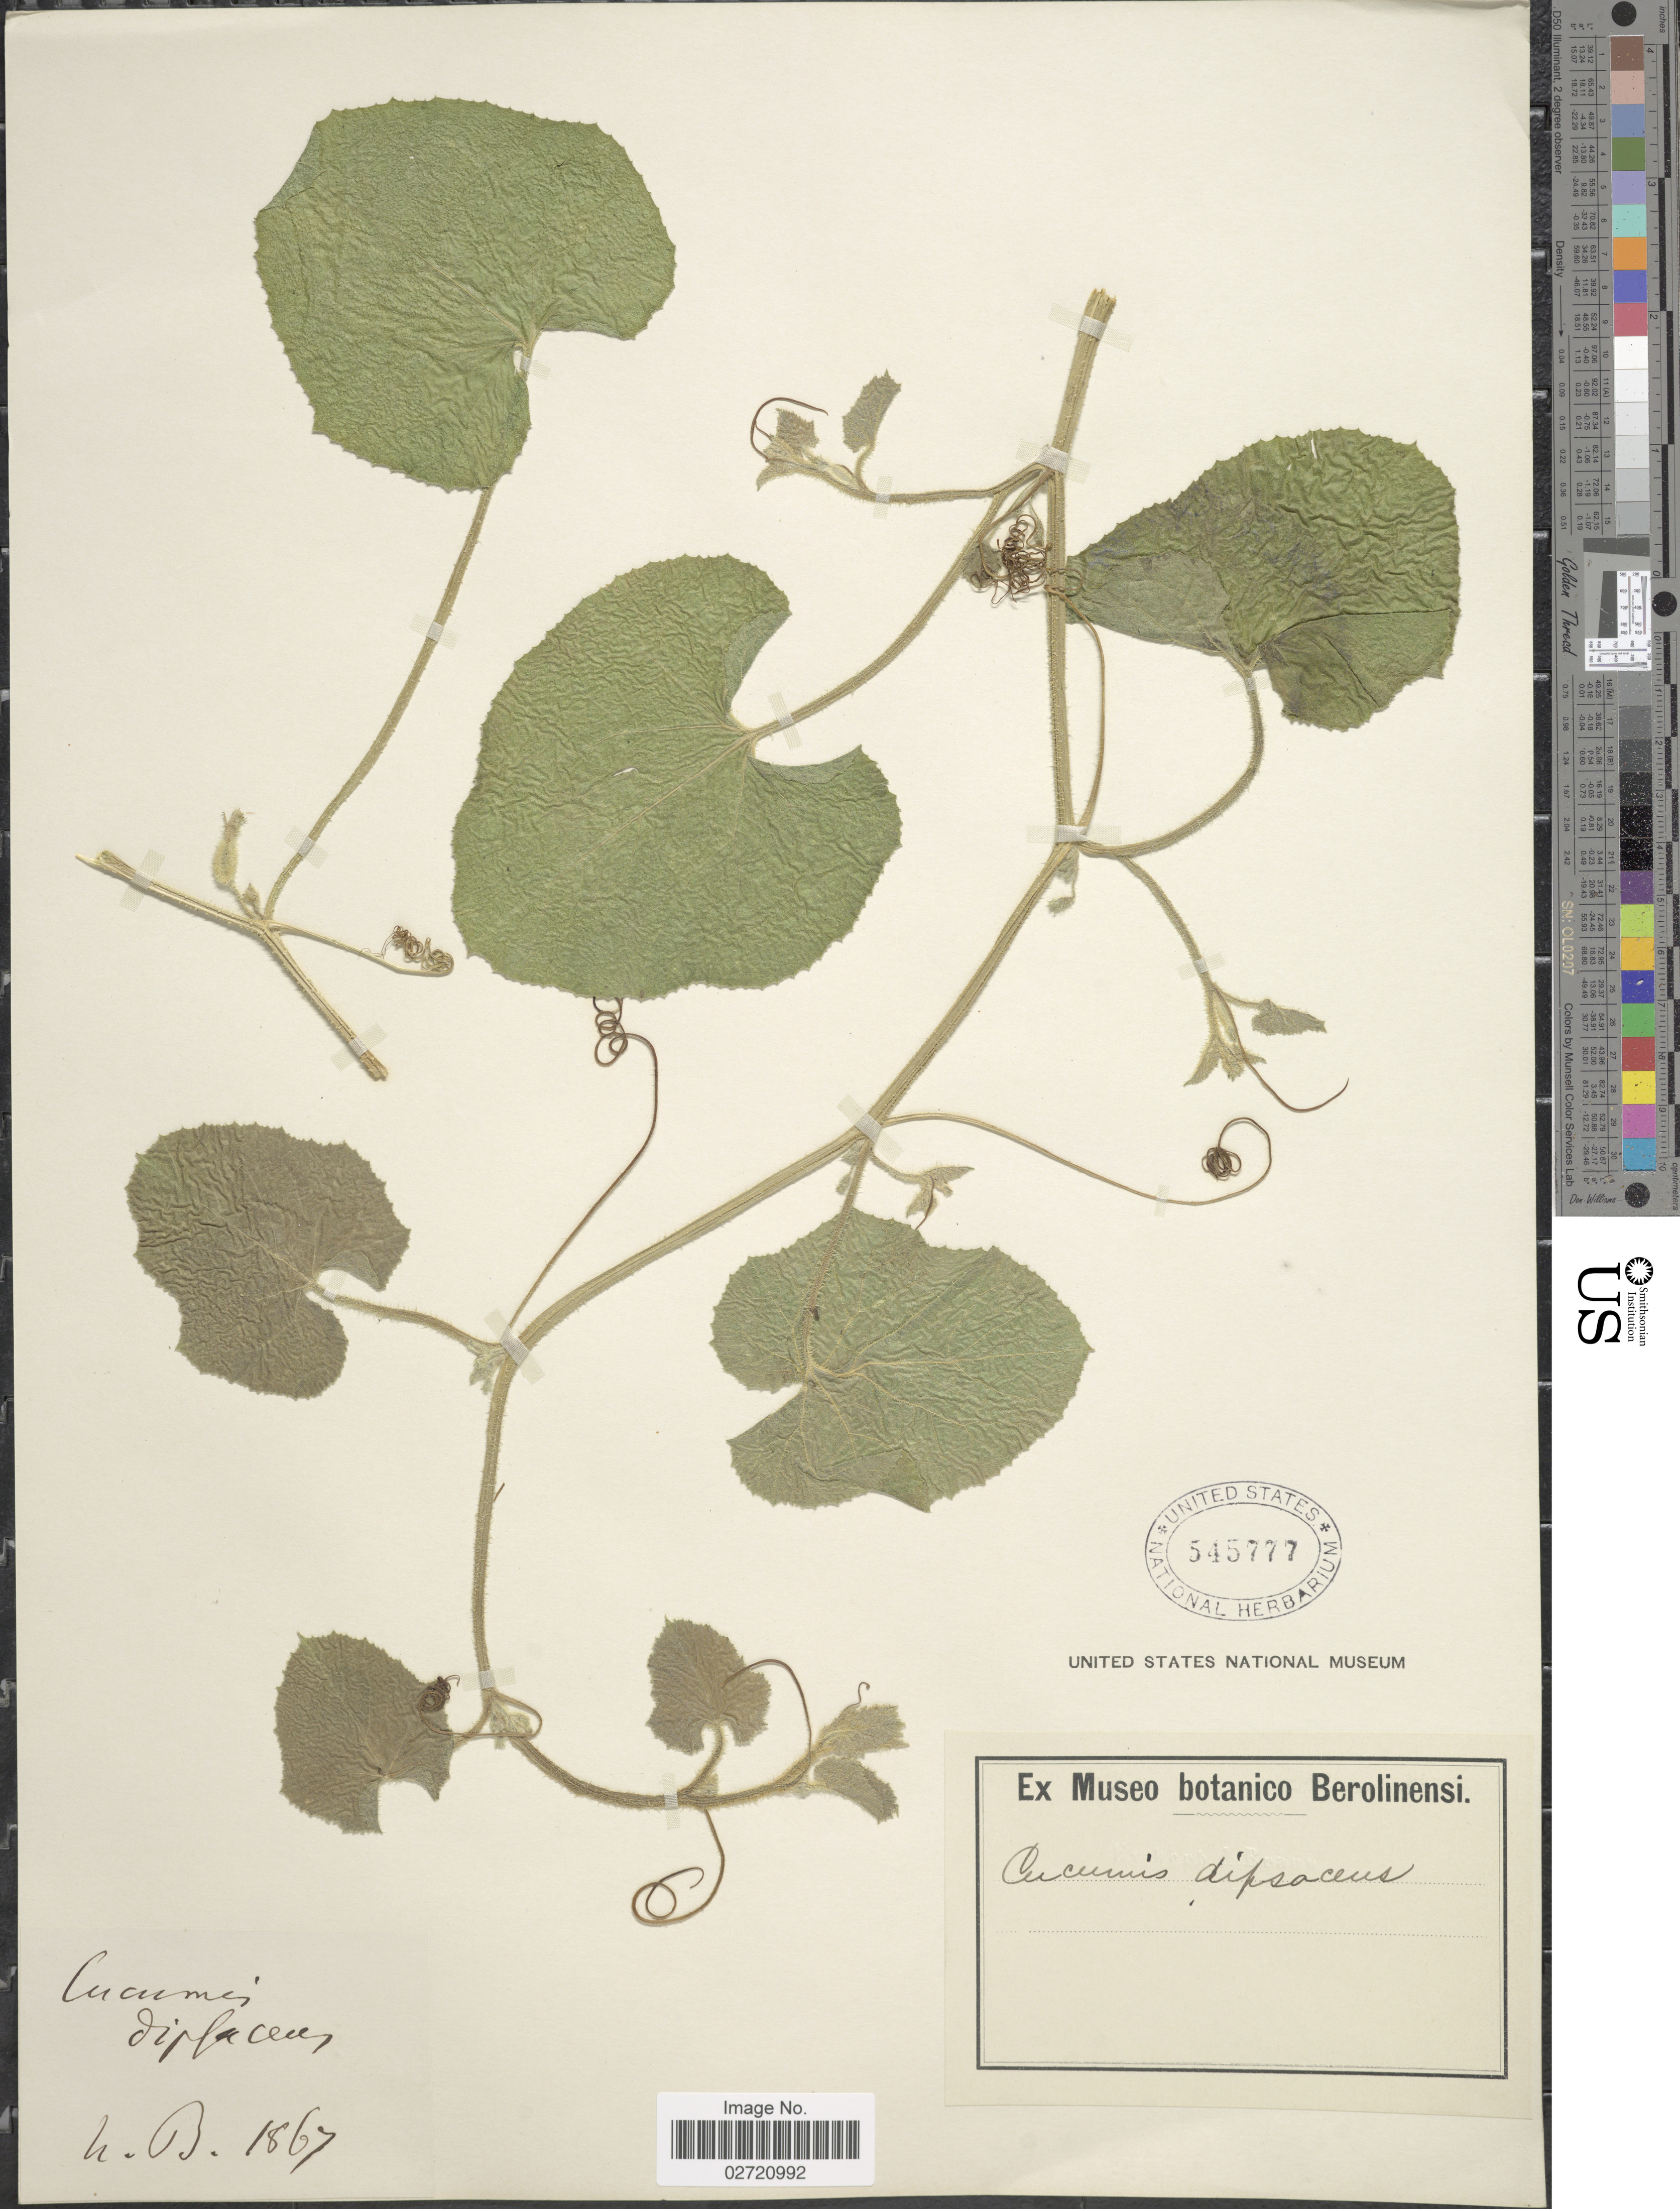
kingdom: Plantae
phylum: Tracheophyta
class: Magnoliopsida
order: Cucurbitales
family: Cucurbitaceae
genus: Cucumis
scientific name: Cucumis dipsaceus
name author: Ehrenb. ex Spach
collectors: H. B.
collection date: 1867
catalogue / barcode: US 545777